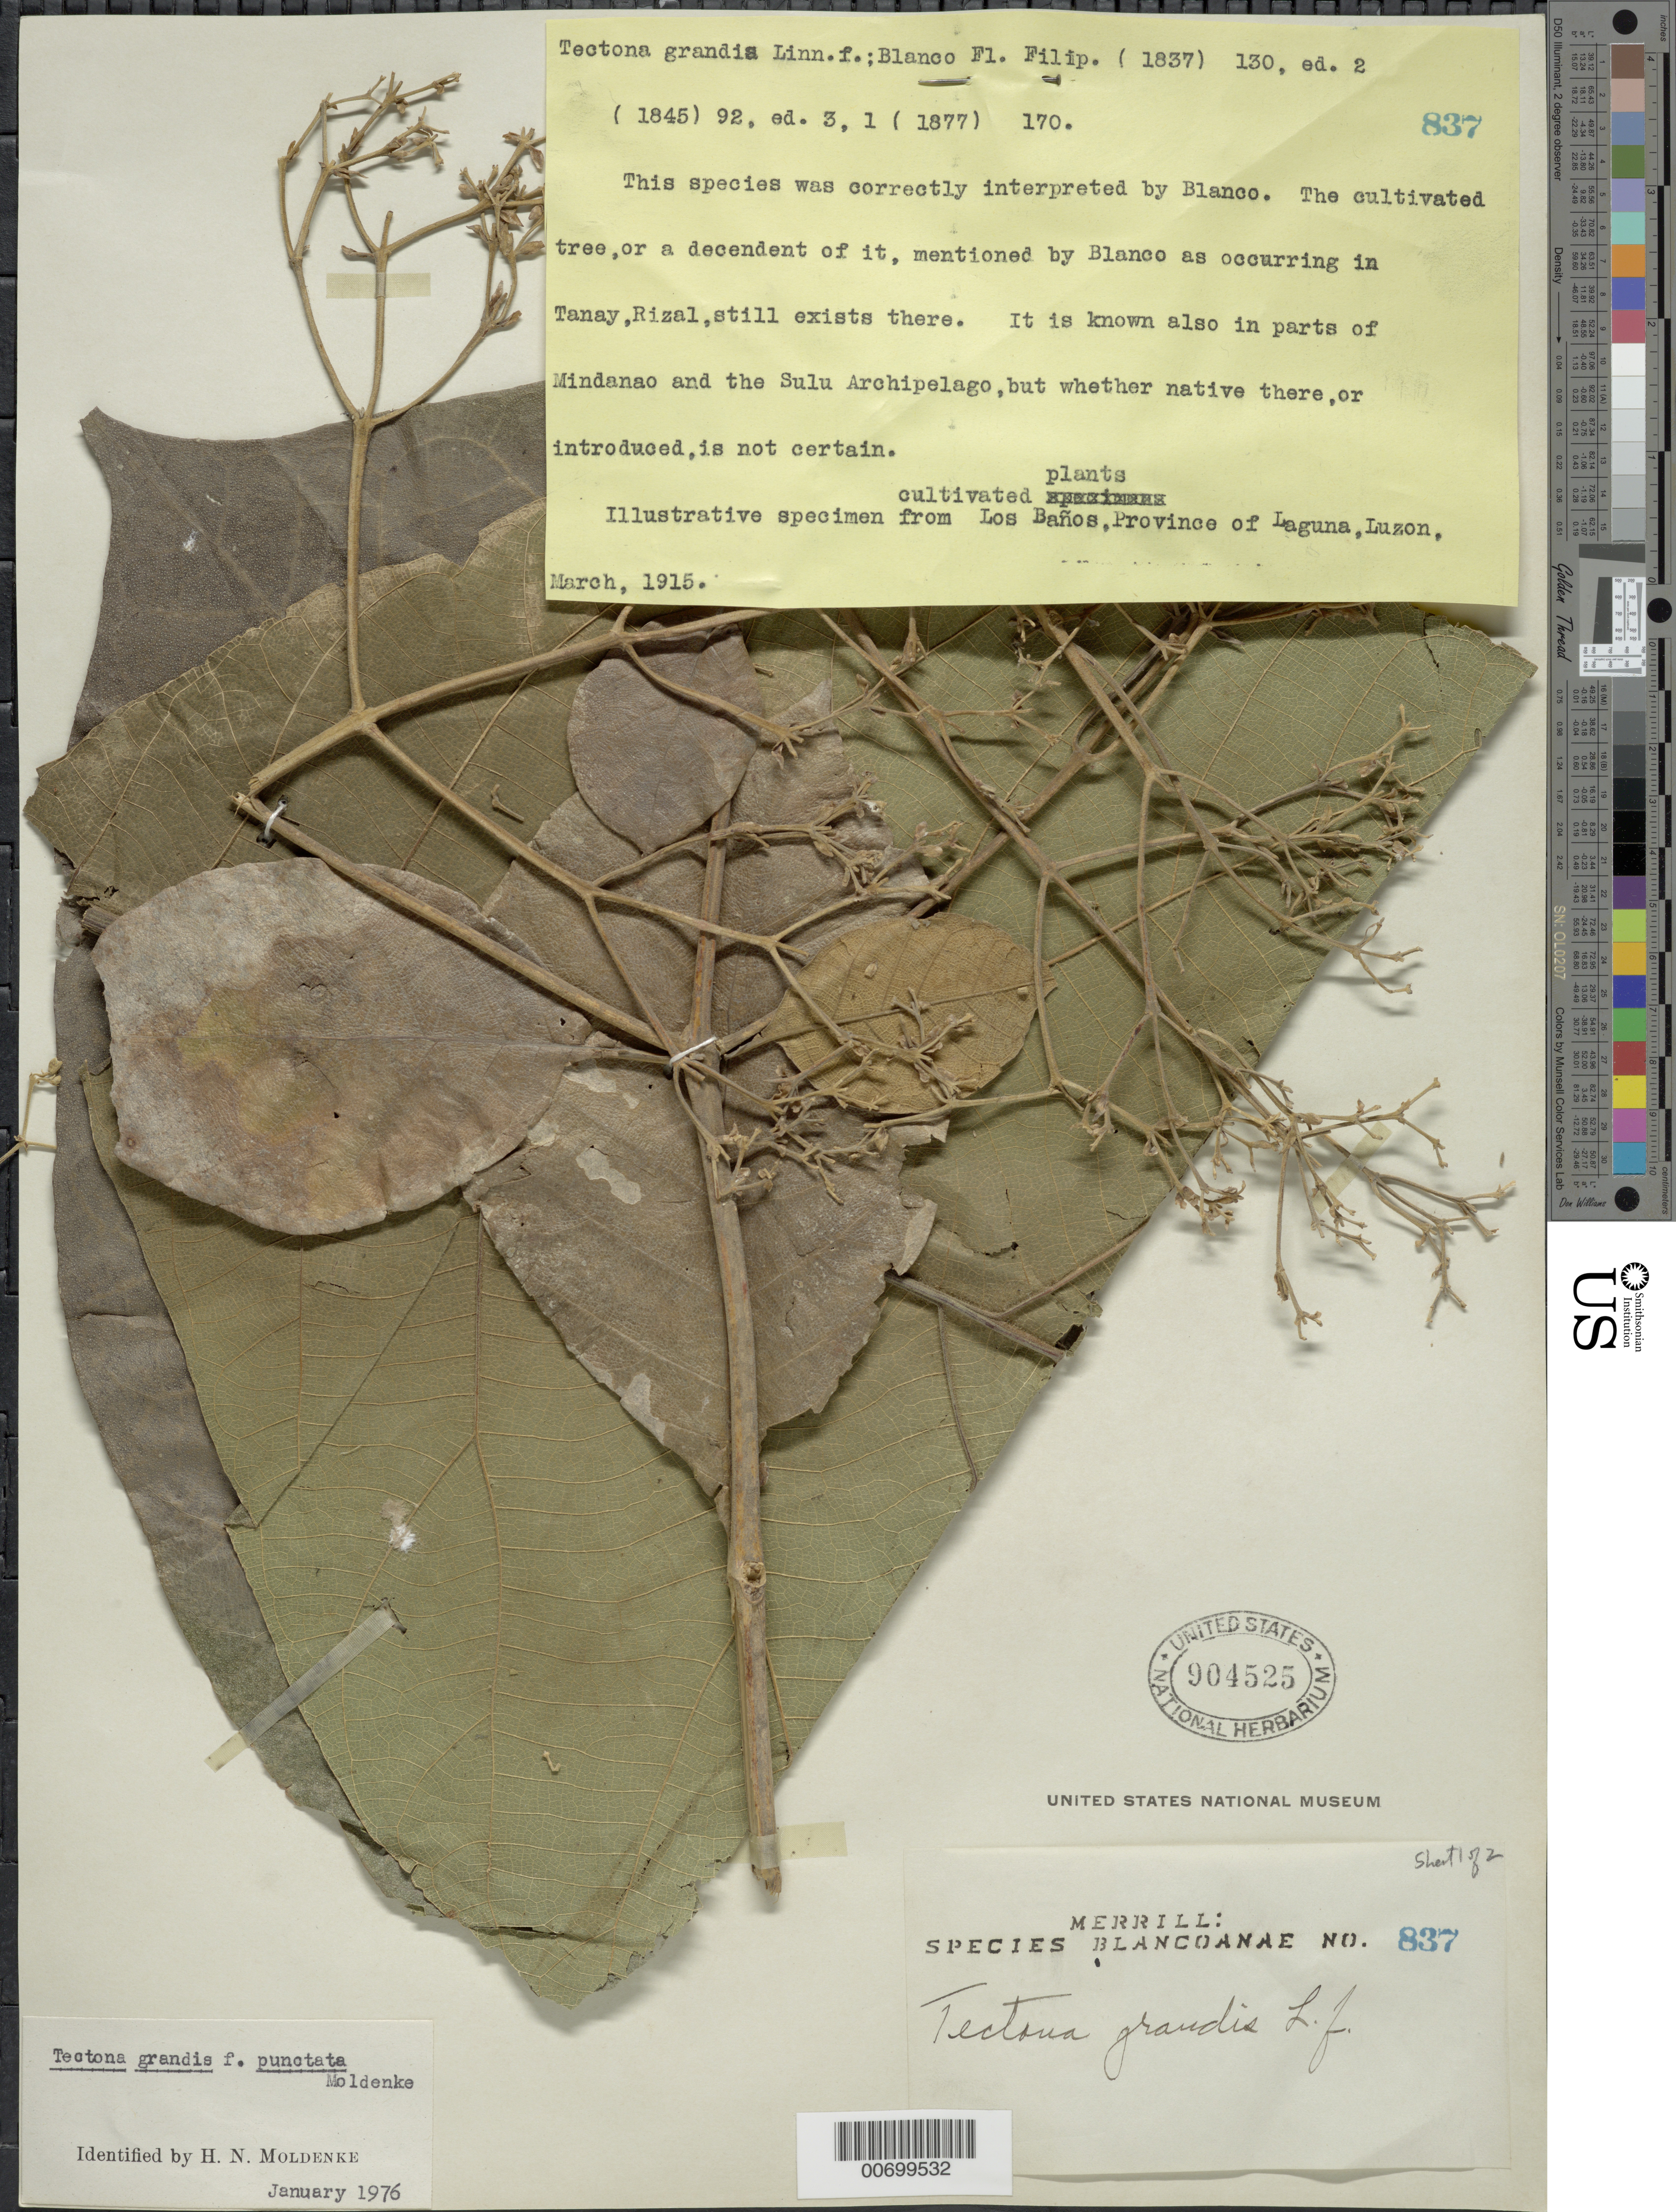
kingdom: Plantae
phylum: Tracheophyta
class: Magnoliopsida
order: Lamiales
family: Lamiaceae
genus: Tectona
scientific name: Tectona grandis f. punctata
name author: Moldenke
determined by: Moldenke, H. N.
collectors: E. D. Merrill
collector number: Sp. Blancoan. 0837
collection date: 1915-03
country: Philippines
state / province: Calabarzon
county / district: Laguna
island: Luzon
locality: Los Banos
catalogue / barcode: US 904525